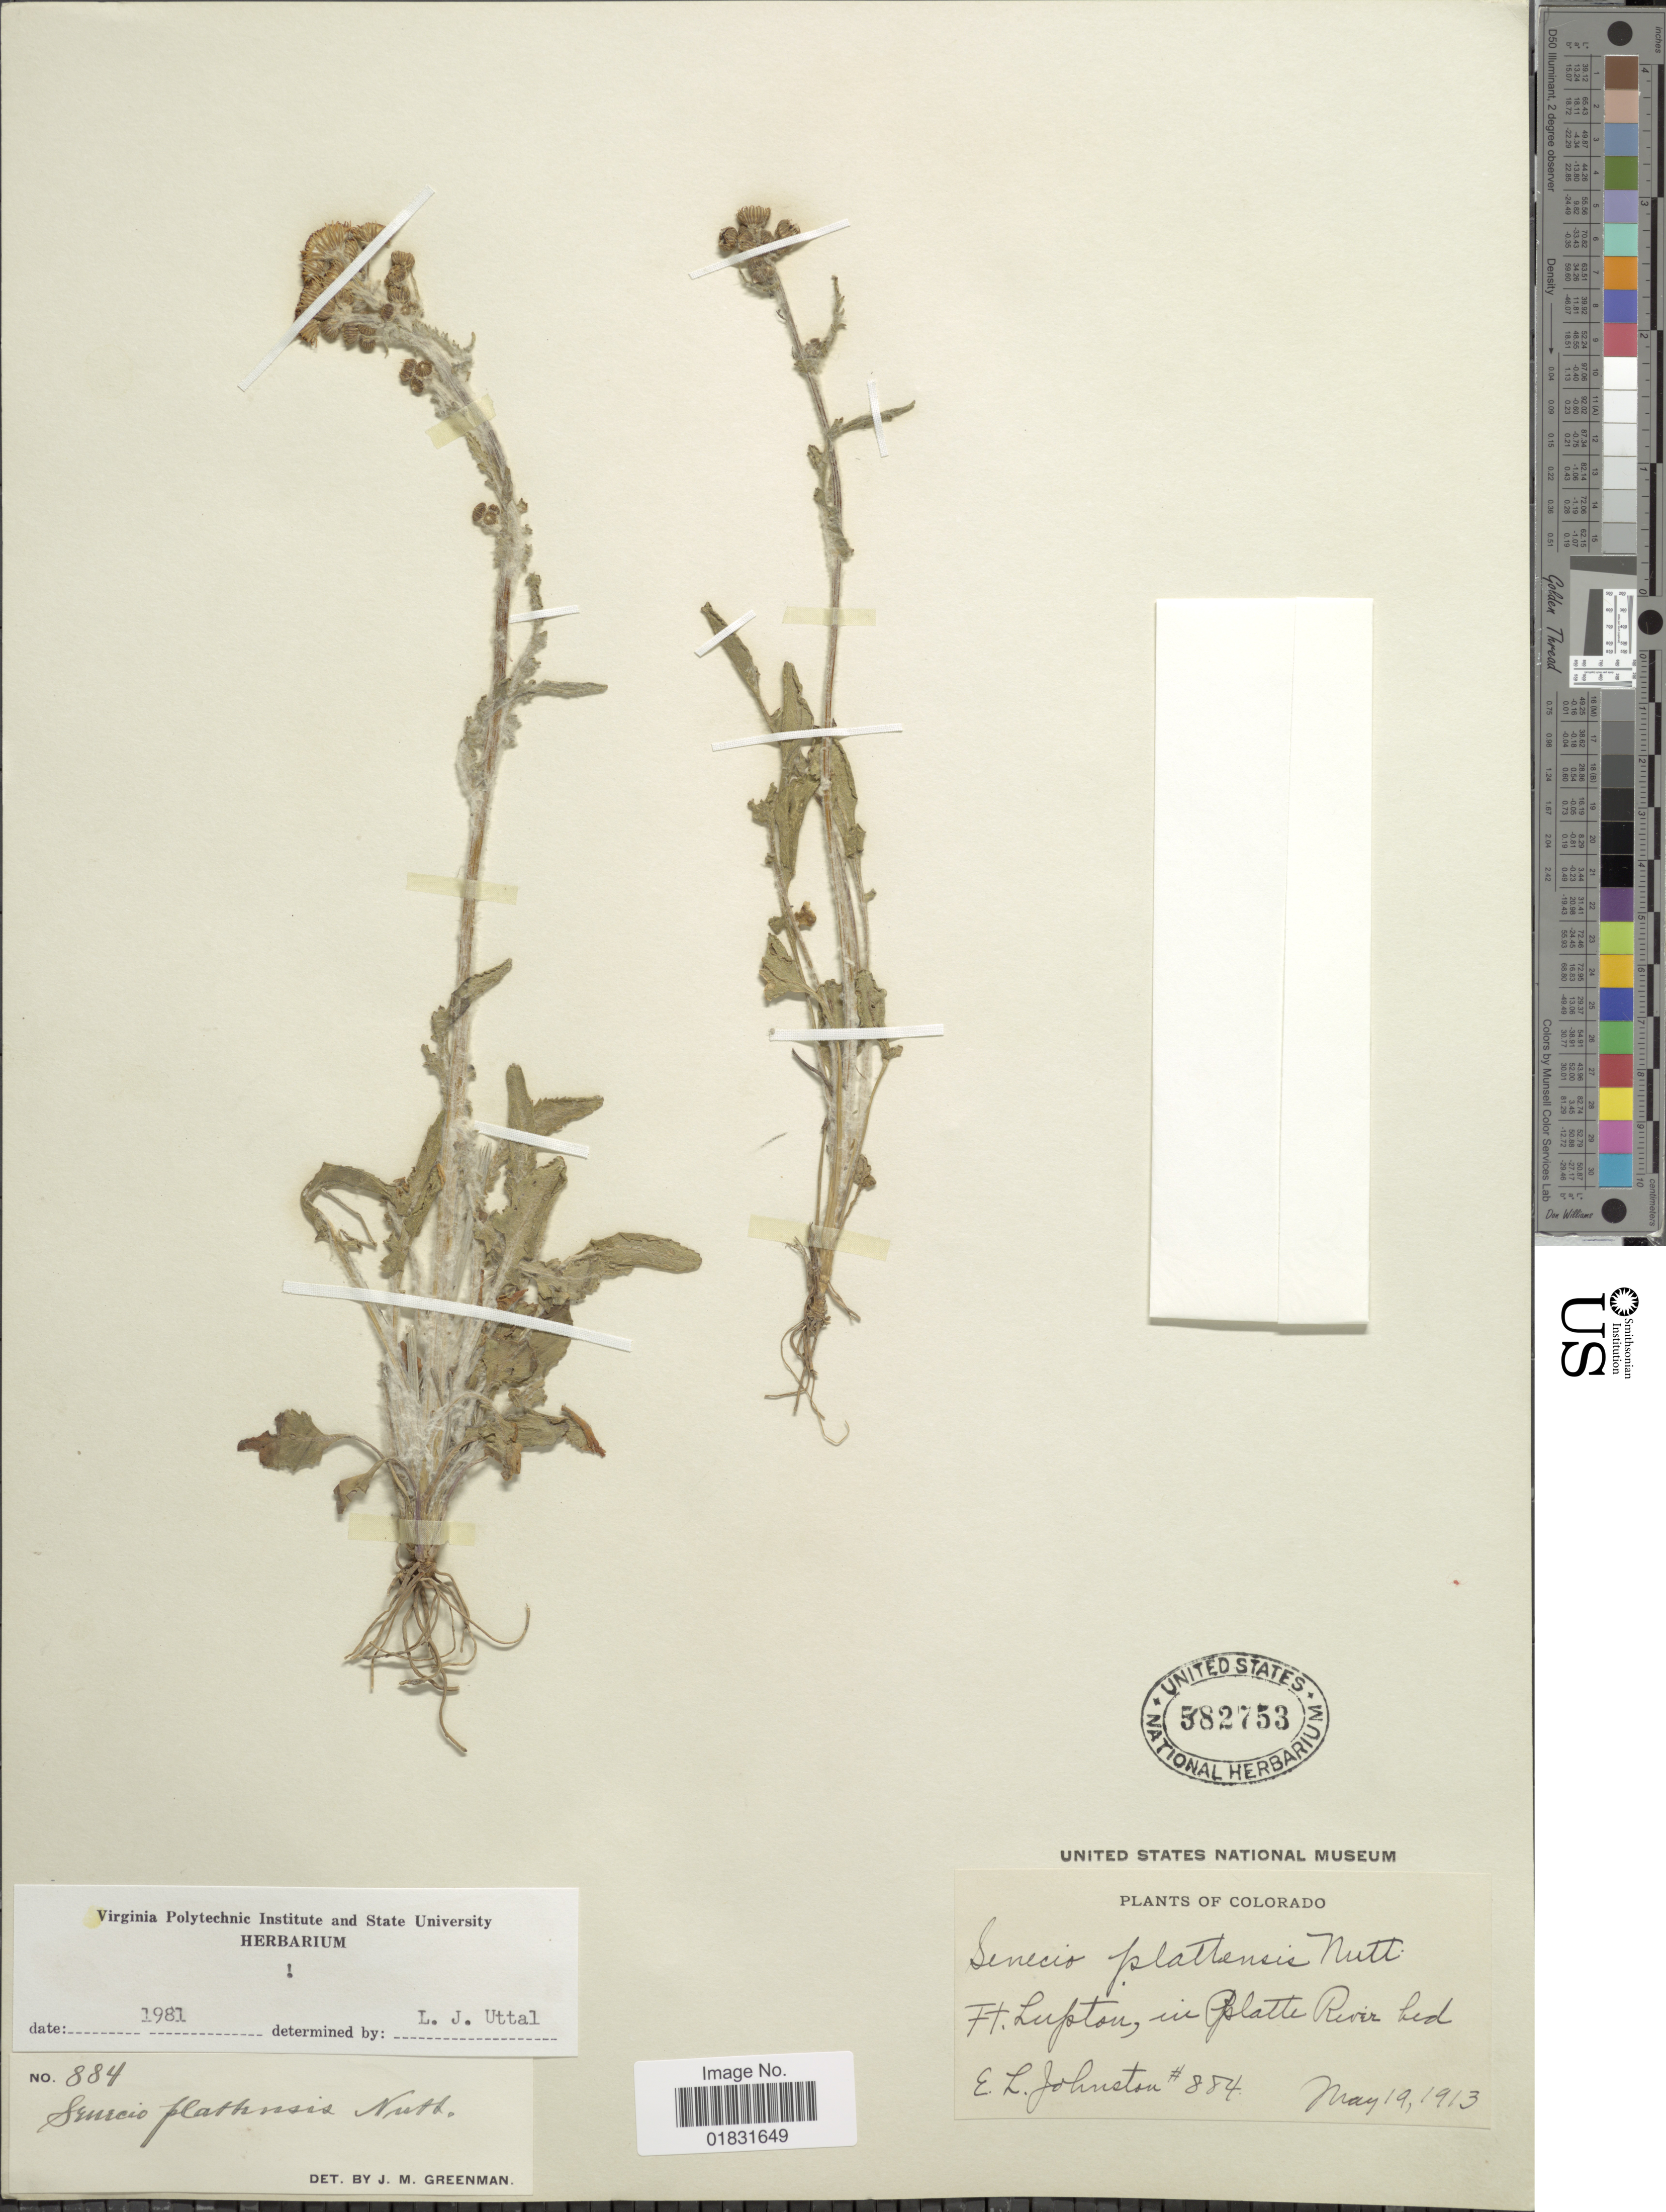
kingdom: Plantae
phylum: Tracheophyta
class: Magnoliopsida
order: Asterales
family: Asteraceae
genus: Packera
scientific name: Packera plattensis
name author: W.A. Weber & Á. Löve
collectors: E. L. Johnston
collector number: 884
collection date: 1913-05-19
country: United States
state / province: Colorado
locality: Ft Lupton, in Platte River bed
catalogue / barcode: US 582753